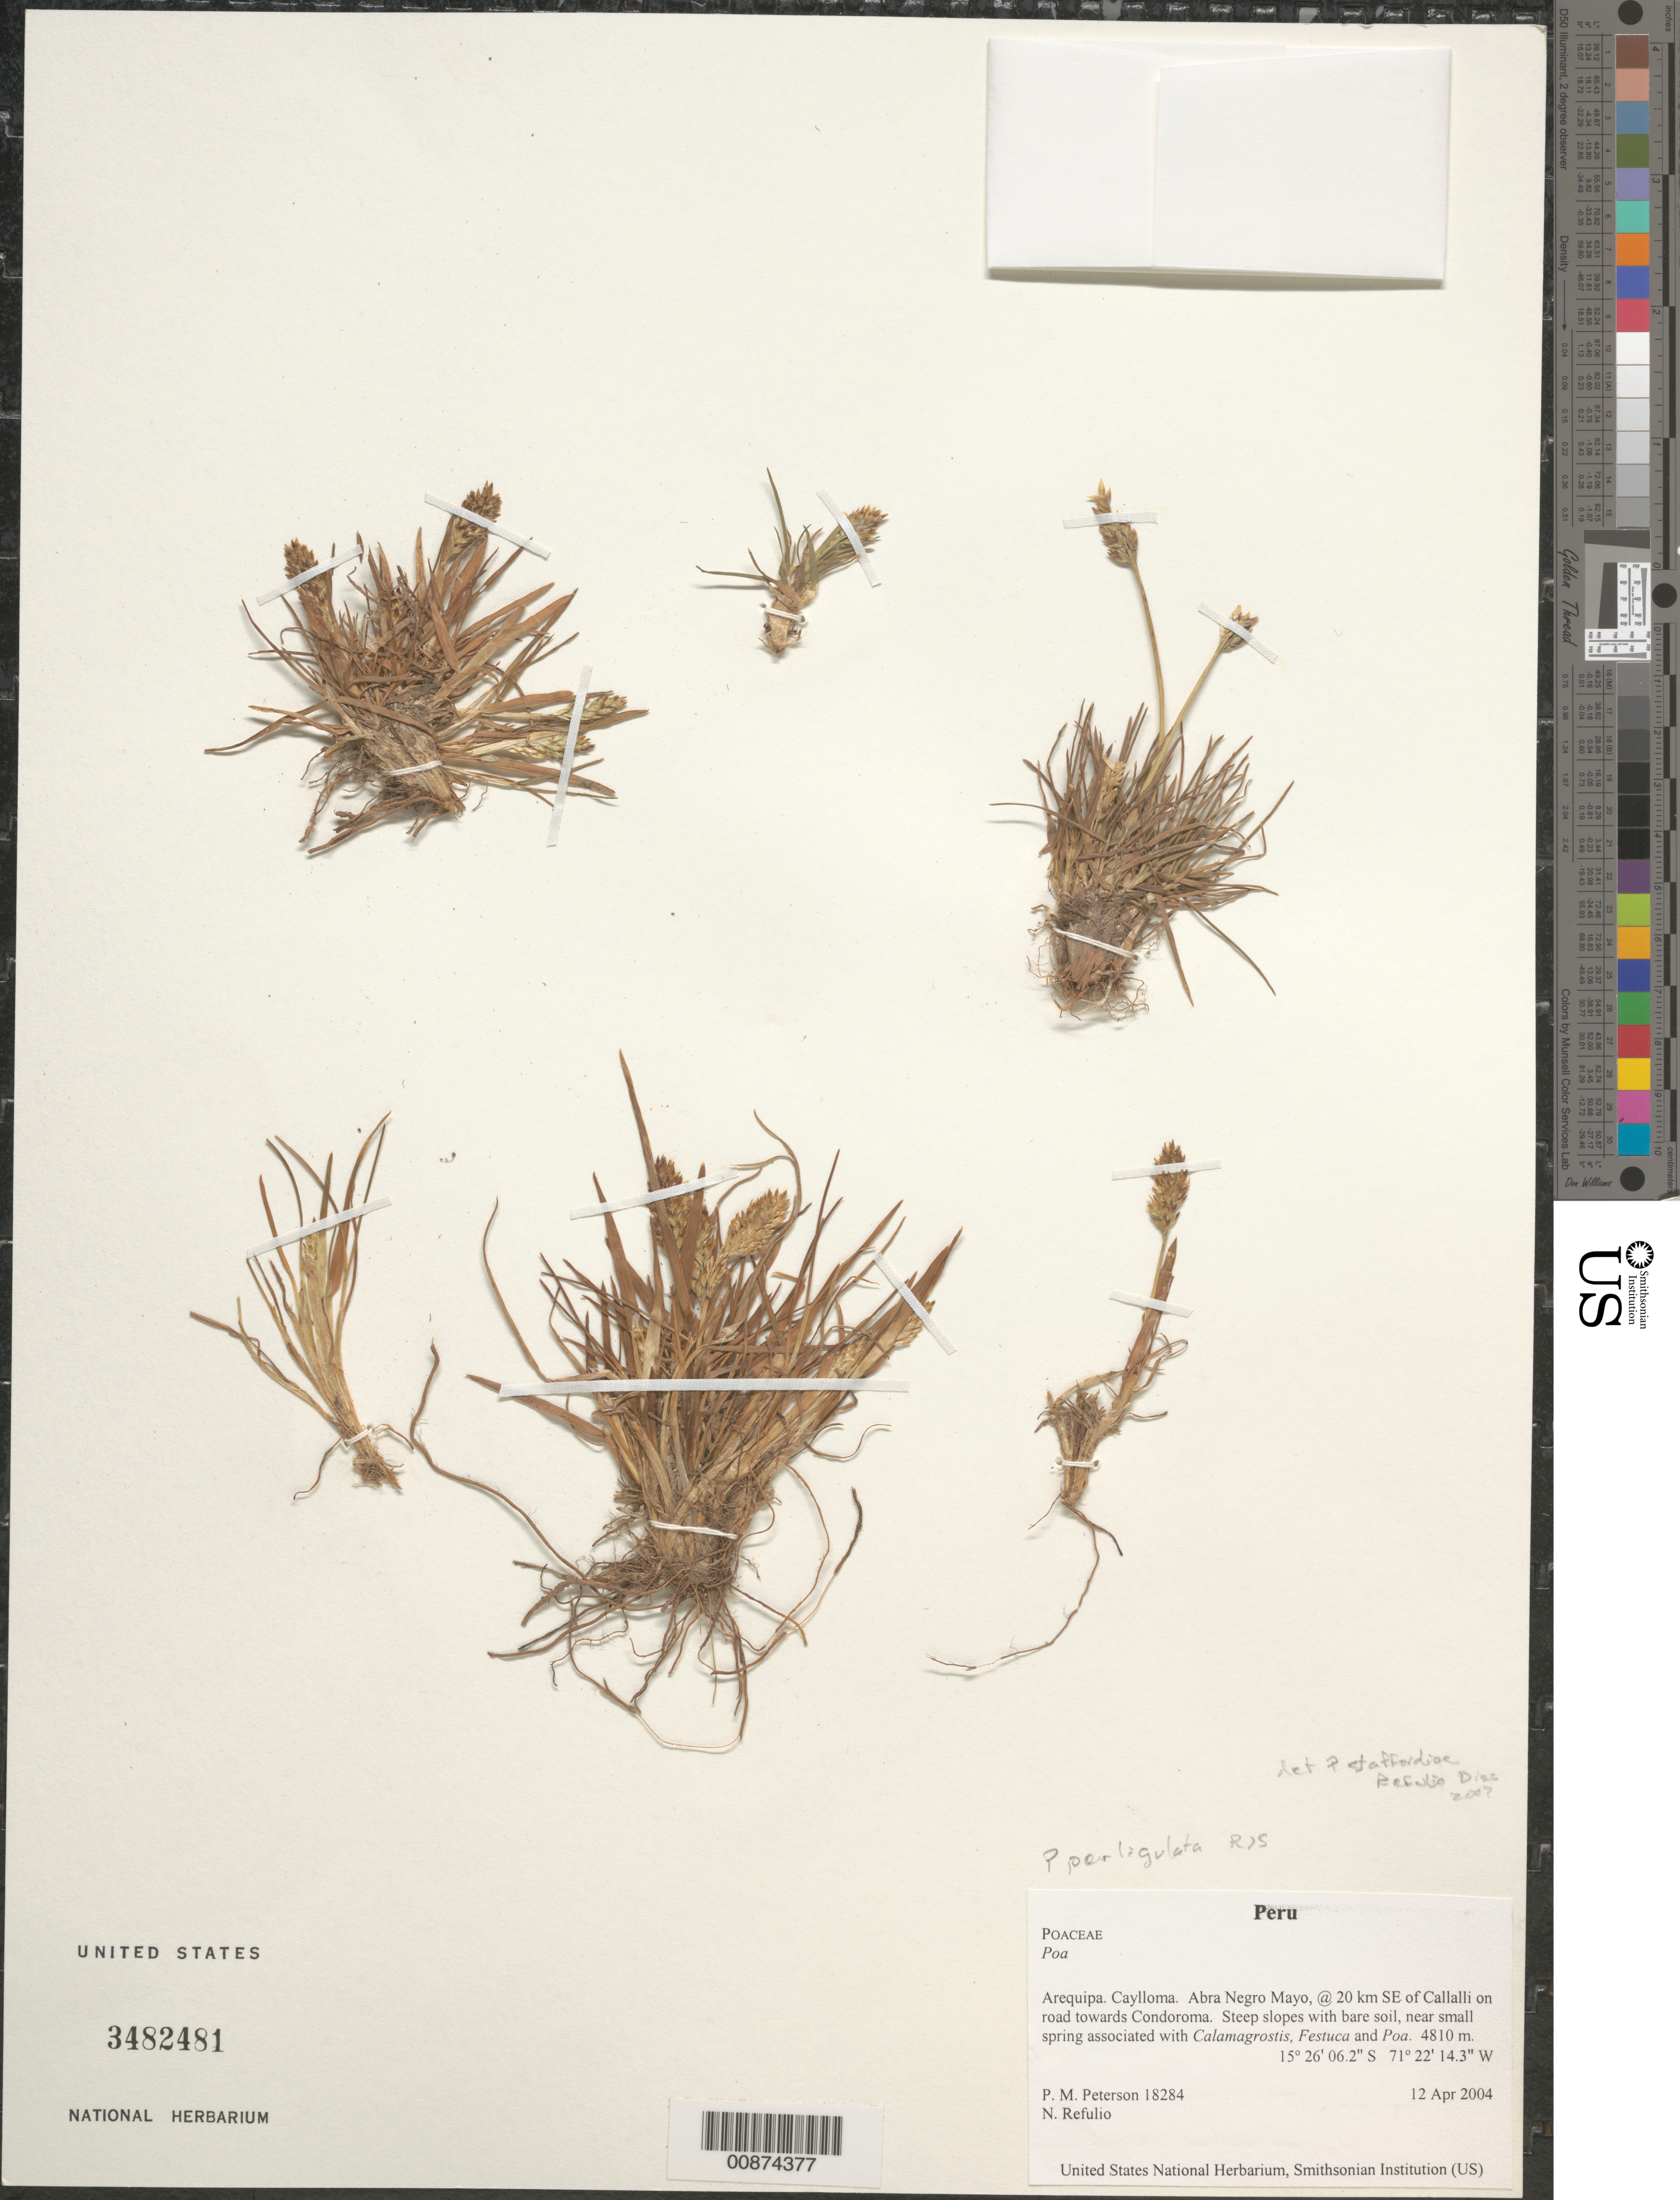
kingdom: Plantae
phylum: Tracheophyta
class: Liliopsida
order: Poales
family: Poaceae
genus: Poa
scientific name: Poa perligulata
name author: Pilg.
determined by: Soreng, Robert J., Research Associate (BOT), Smithsonian Institution - National Museum of Natural History (UNITED STATES)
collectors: P. M. Peterson & N. Refulio-Rodríguez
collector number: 18284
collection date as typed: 12 Apr 2004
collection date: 2004-04-12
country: Peru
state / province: Arequipa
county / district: Caylloma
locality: Abra Negro Mayo, @ 20 km SE of Callalli on road towards Condoroma. Steep slopes with bare soil, near small spring associated with Calamagrostis, Festuca and Poa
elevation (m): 4810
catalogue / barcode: US 3482481